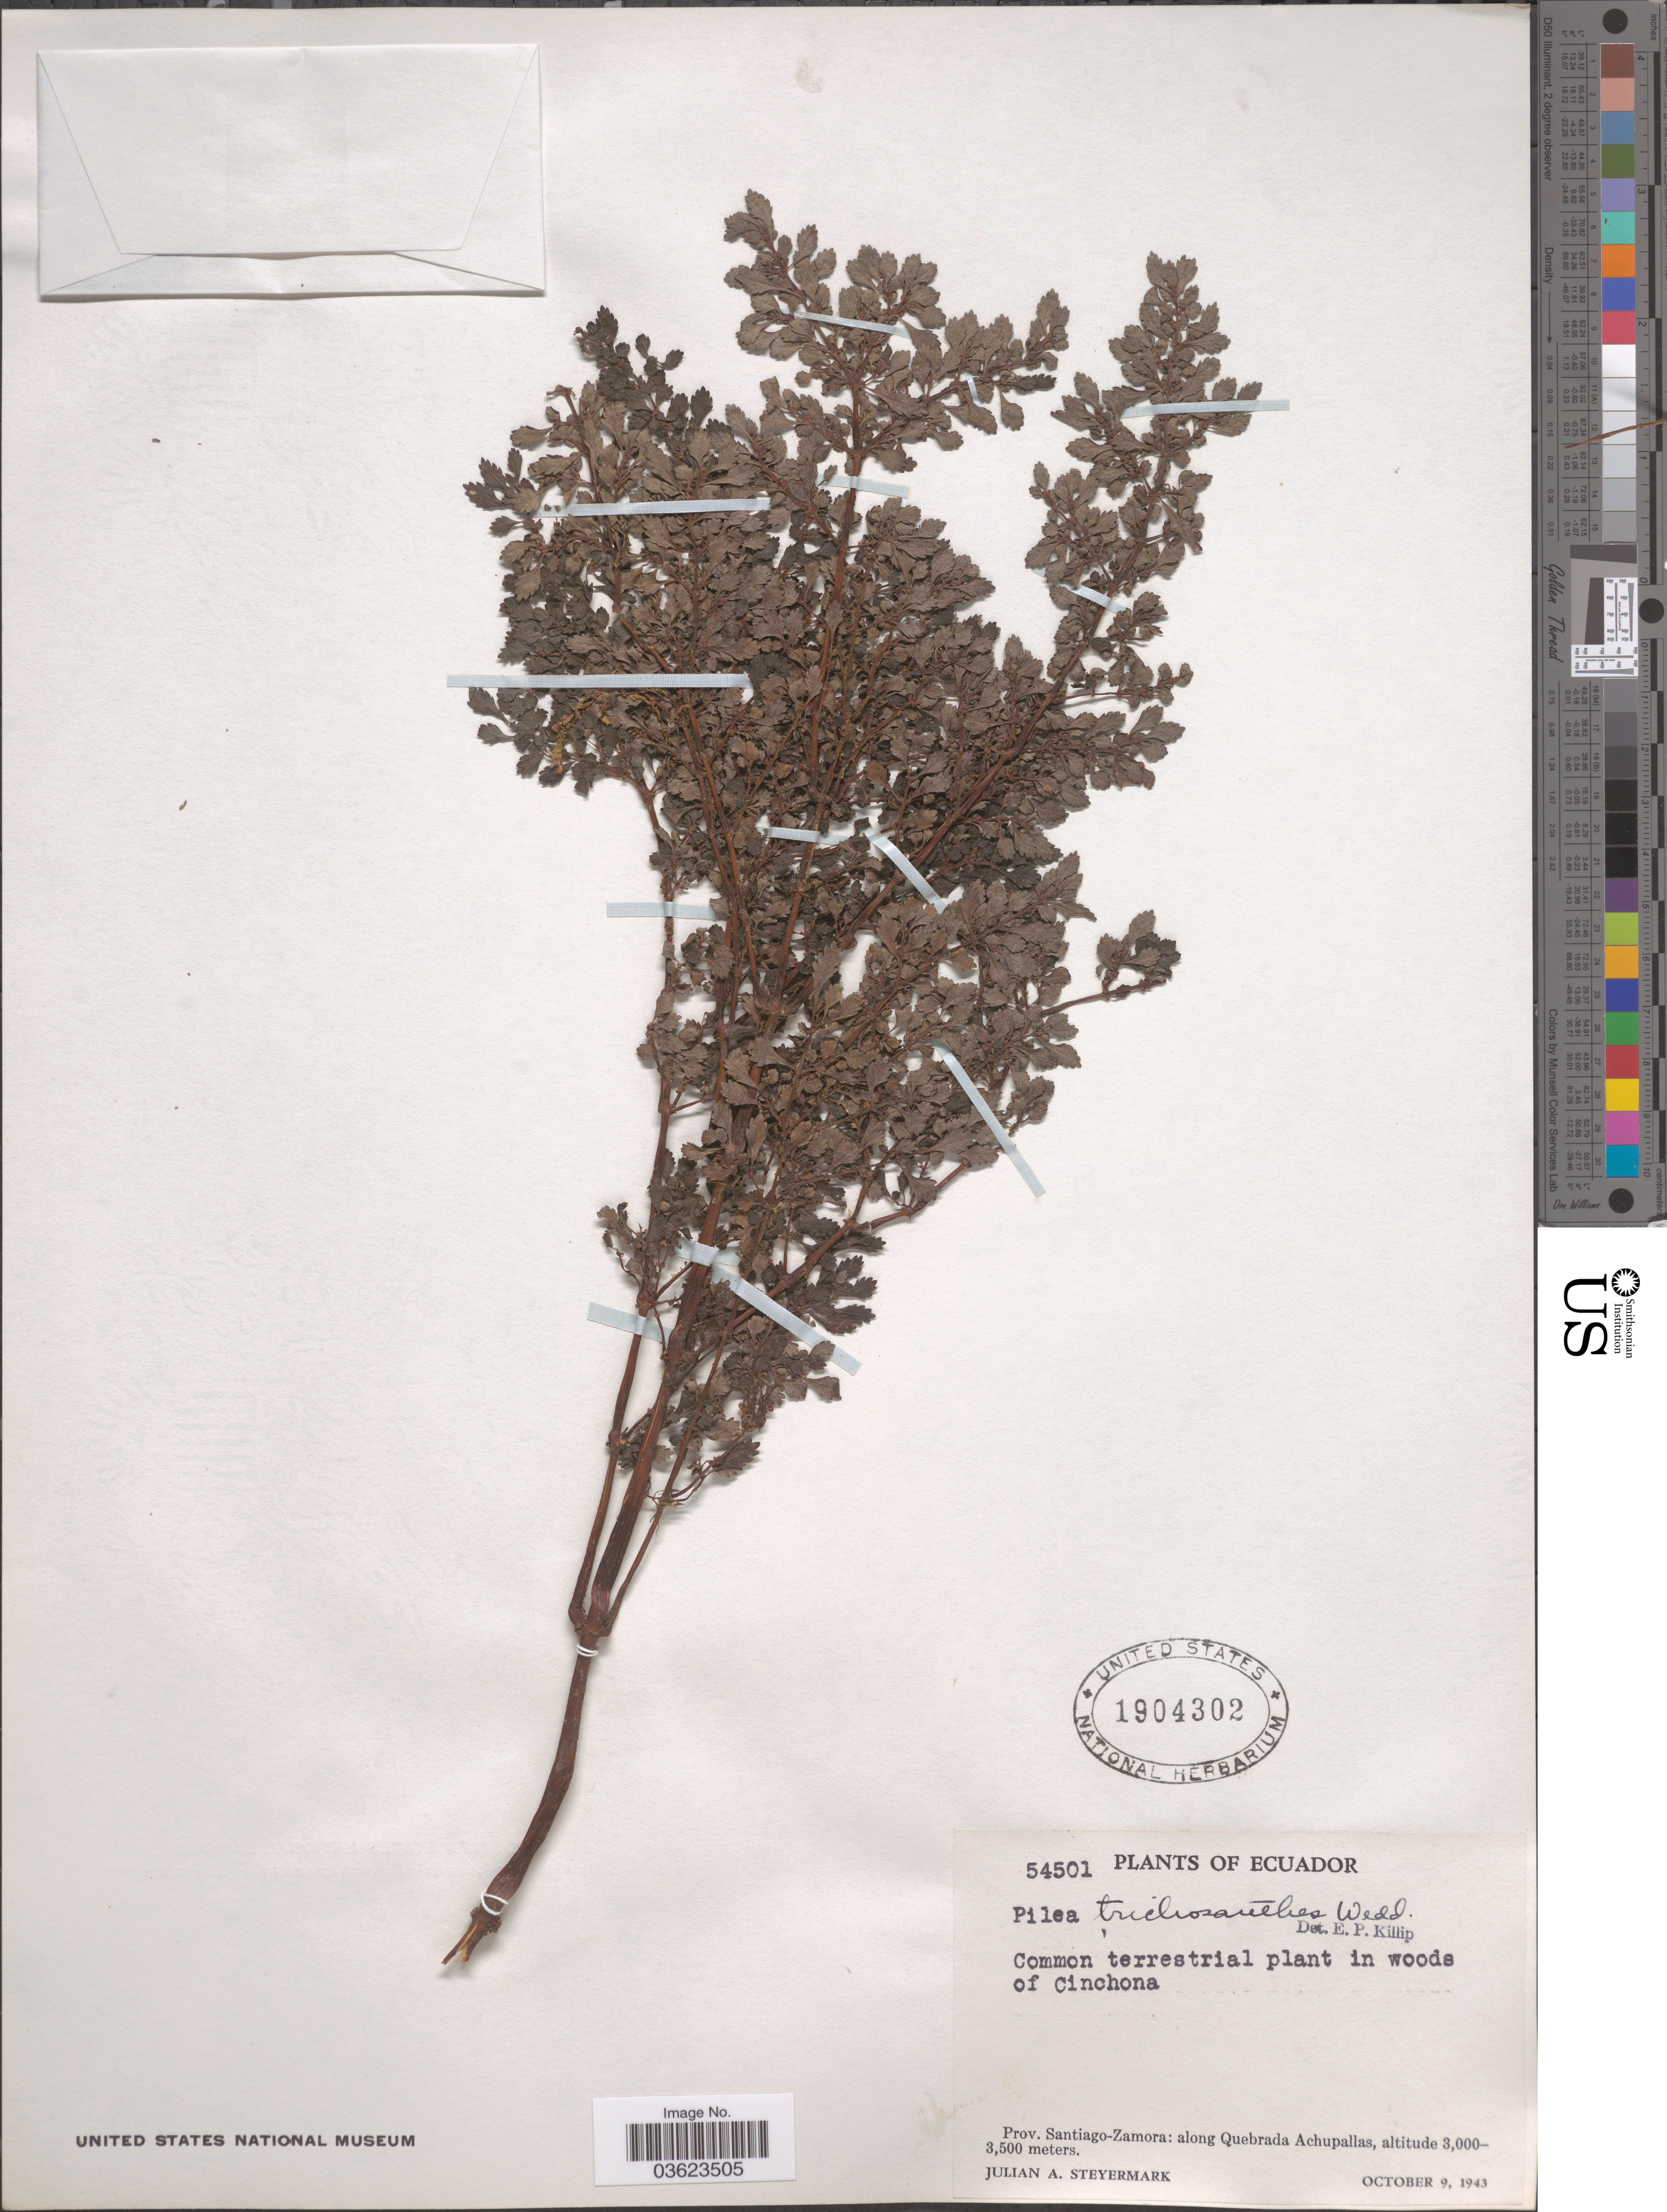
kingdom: Plantae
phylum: Tracheophyta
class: Magnoliopsida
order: Rosales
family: Urticaceae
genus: Pilea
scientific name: Pilea trichosanthes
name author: Wedd. in DC.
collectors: J. Steyermark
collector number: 54501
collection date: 1943-10-09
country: Ecuador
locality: In woods of Cinchona. Prov. Santiago-Zamora: along Quebrada Achupallas.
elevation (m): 3000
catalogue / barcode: US 1904302